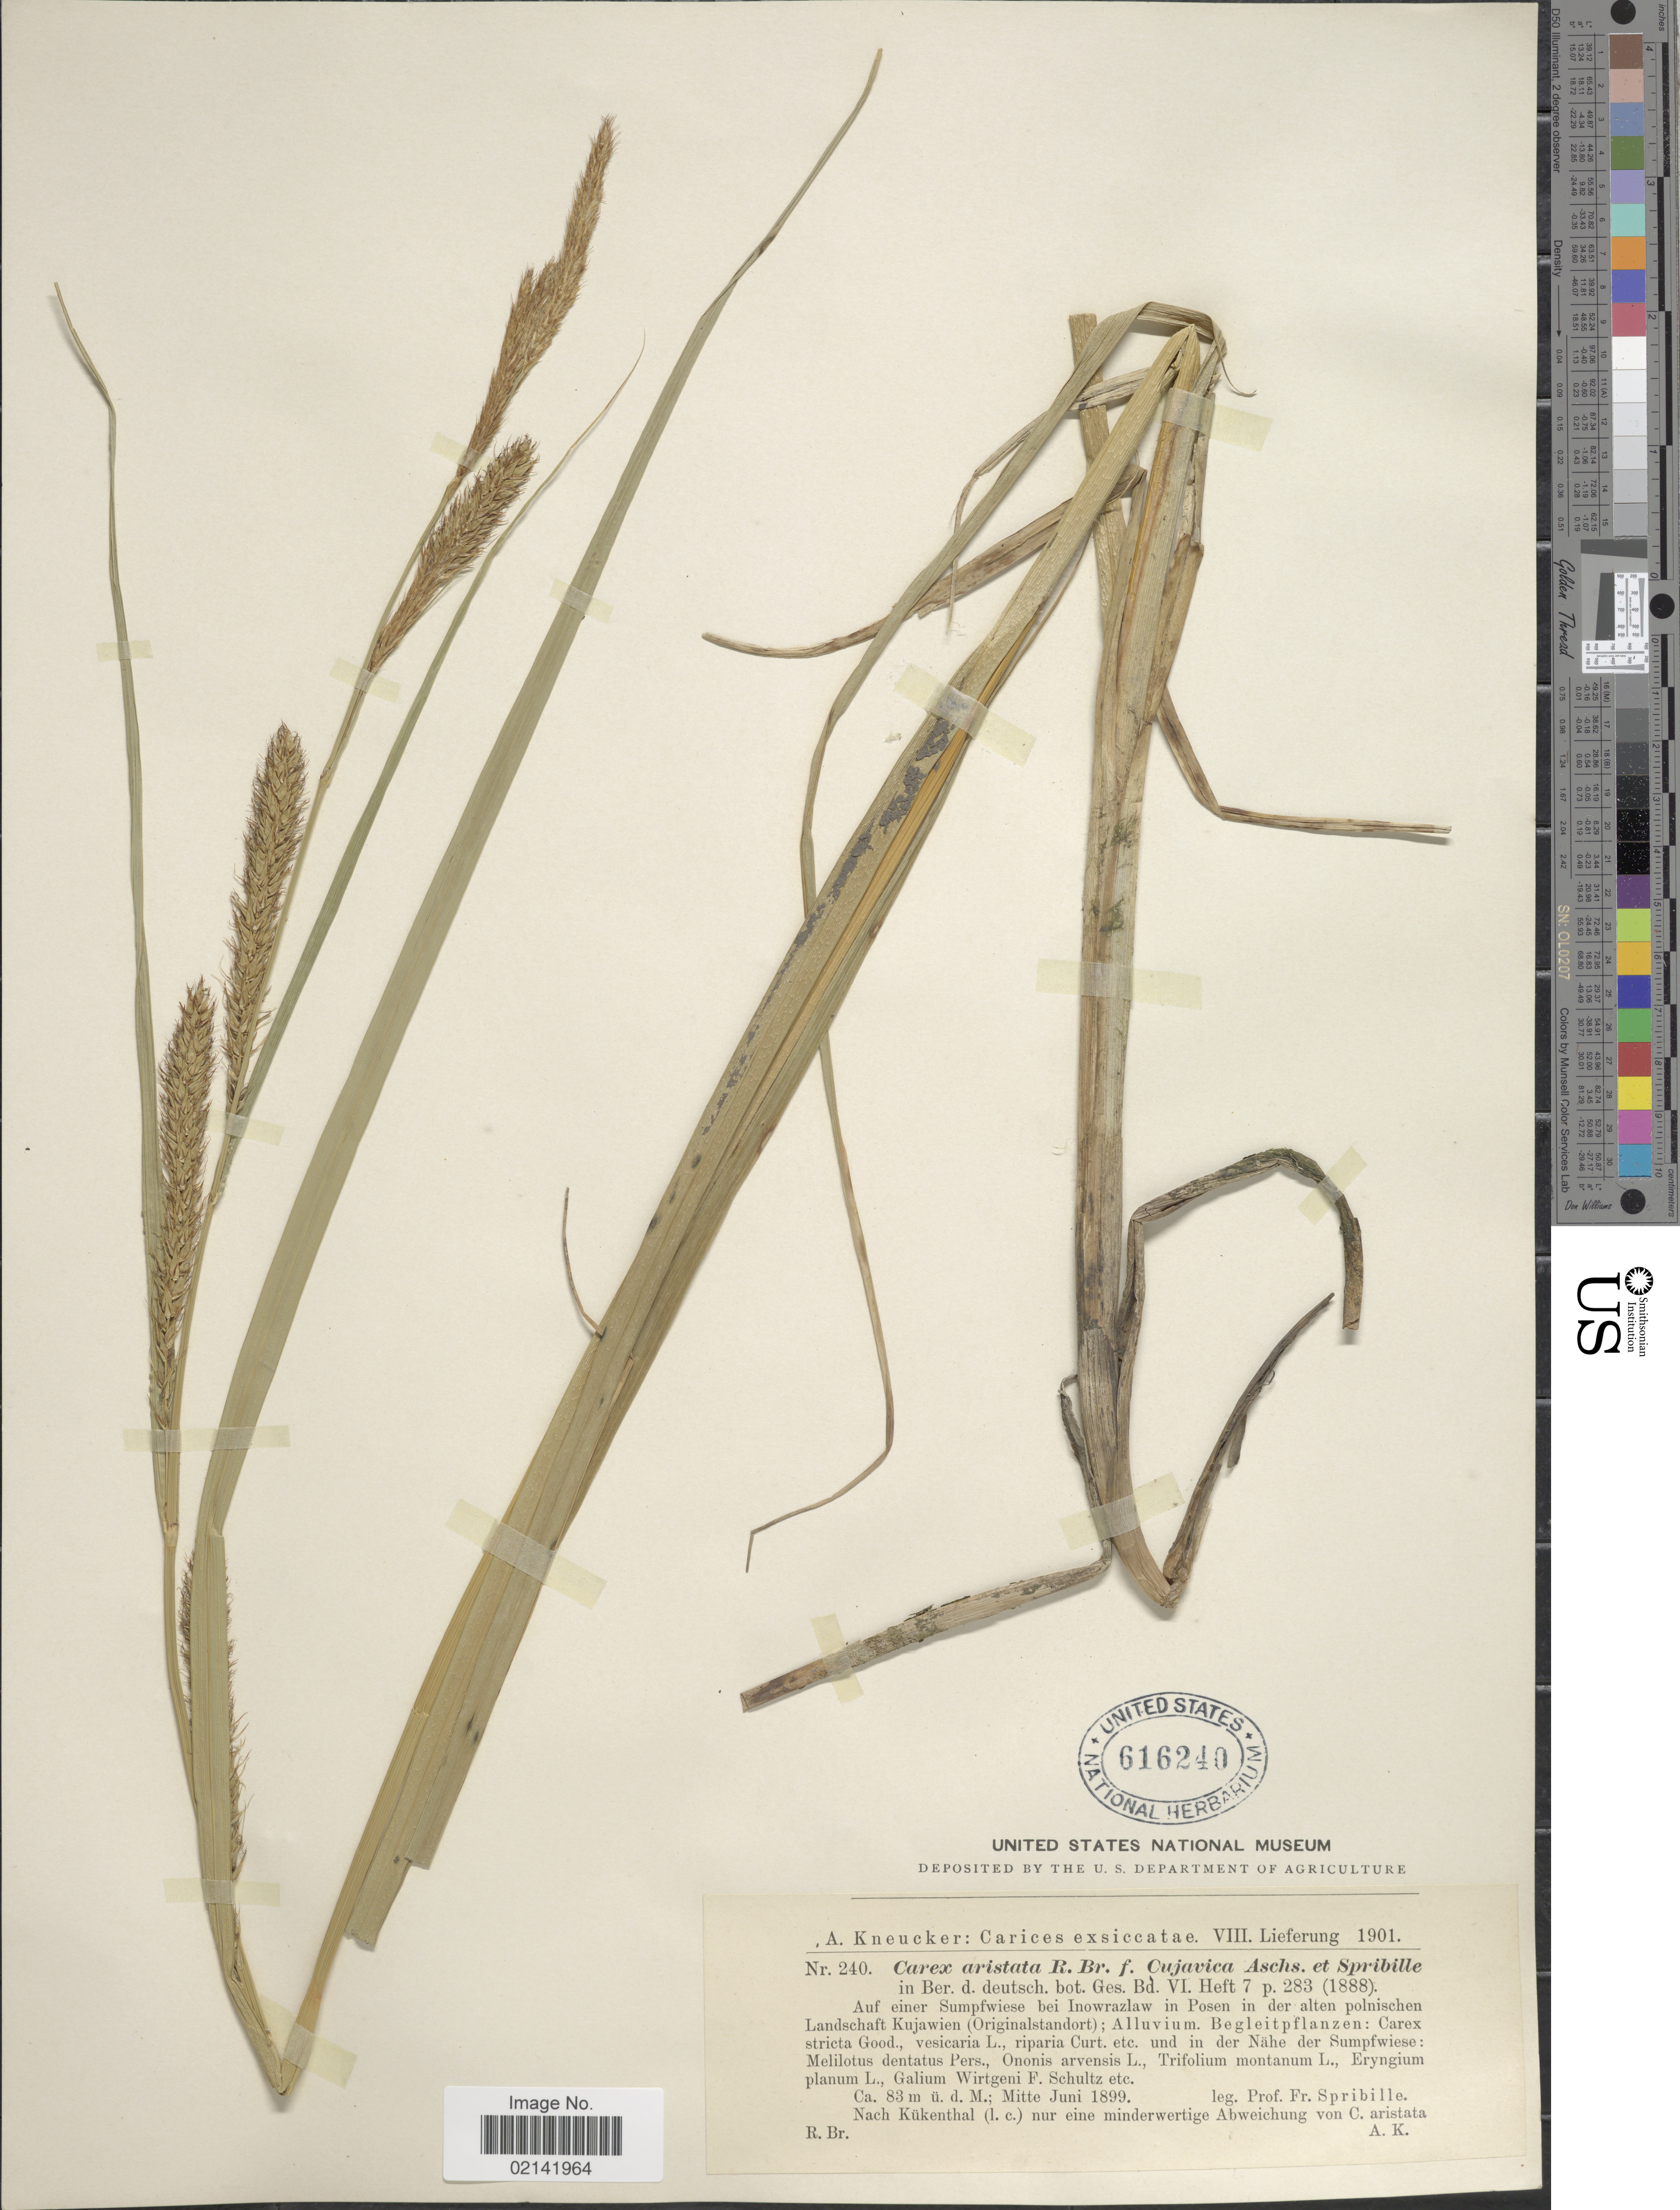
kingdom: Plantae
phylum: Tracheophyta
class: Liliopsida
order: Poales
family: Cyperaceae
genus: Carex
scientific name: Carex atherodes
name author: Spreng.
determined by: Strong, Mark T., (BOT), Smithsonian Institution - National Museum of Natural History (UNITED STATES)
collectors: F. Spribille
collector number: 240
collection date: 1899-06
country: Germany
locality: Auf einer Sumpwiese bei Inowrazlaw in Posen in der alten polnischen Landschaft Kujawien (Originalstandort)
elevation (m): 83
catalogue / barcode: US 616240